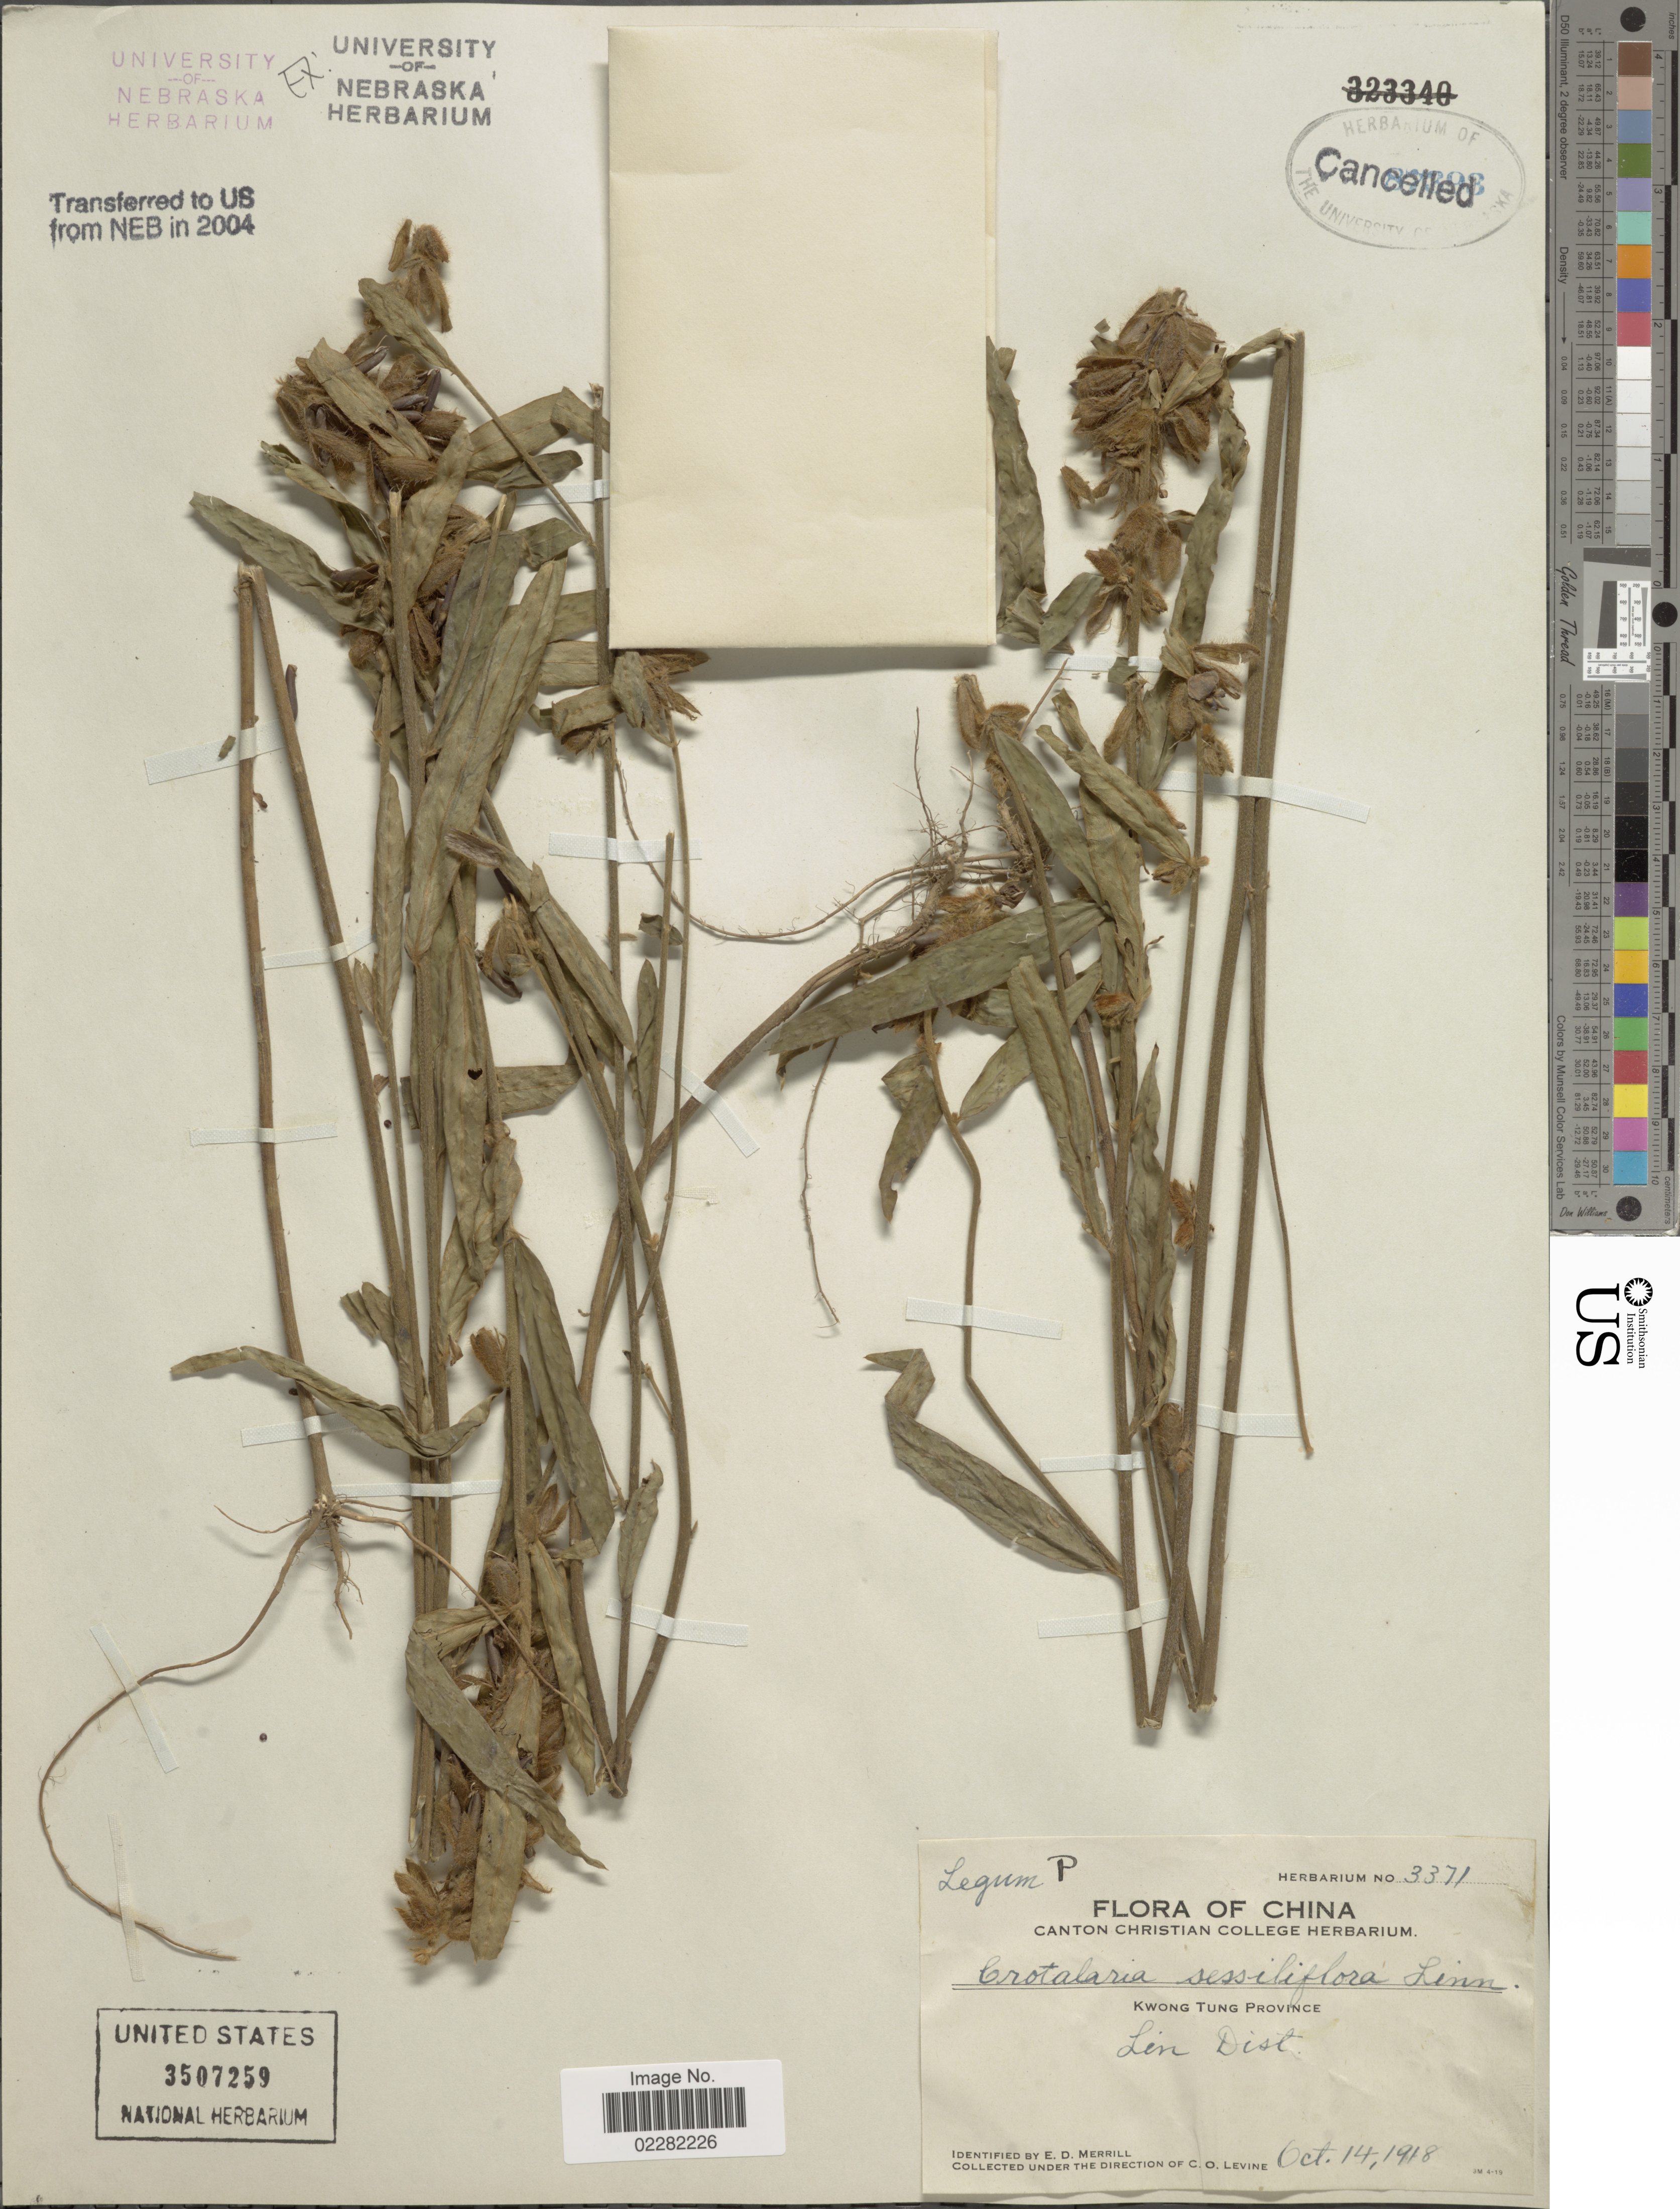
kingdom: Plantae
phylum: Tracheophyta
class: Magnoliopsida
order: Fabales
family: Fabaceae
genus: Crotalaria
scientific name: Crotalaria sessilifolia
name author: L.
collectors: C. O. Levine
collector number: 3371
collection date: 1918-10-14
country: China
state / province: Guangdong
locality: Kwong Tung Province Lin Dist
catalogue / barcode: US 3507259